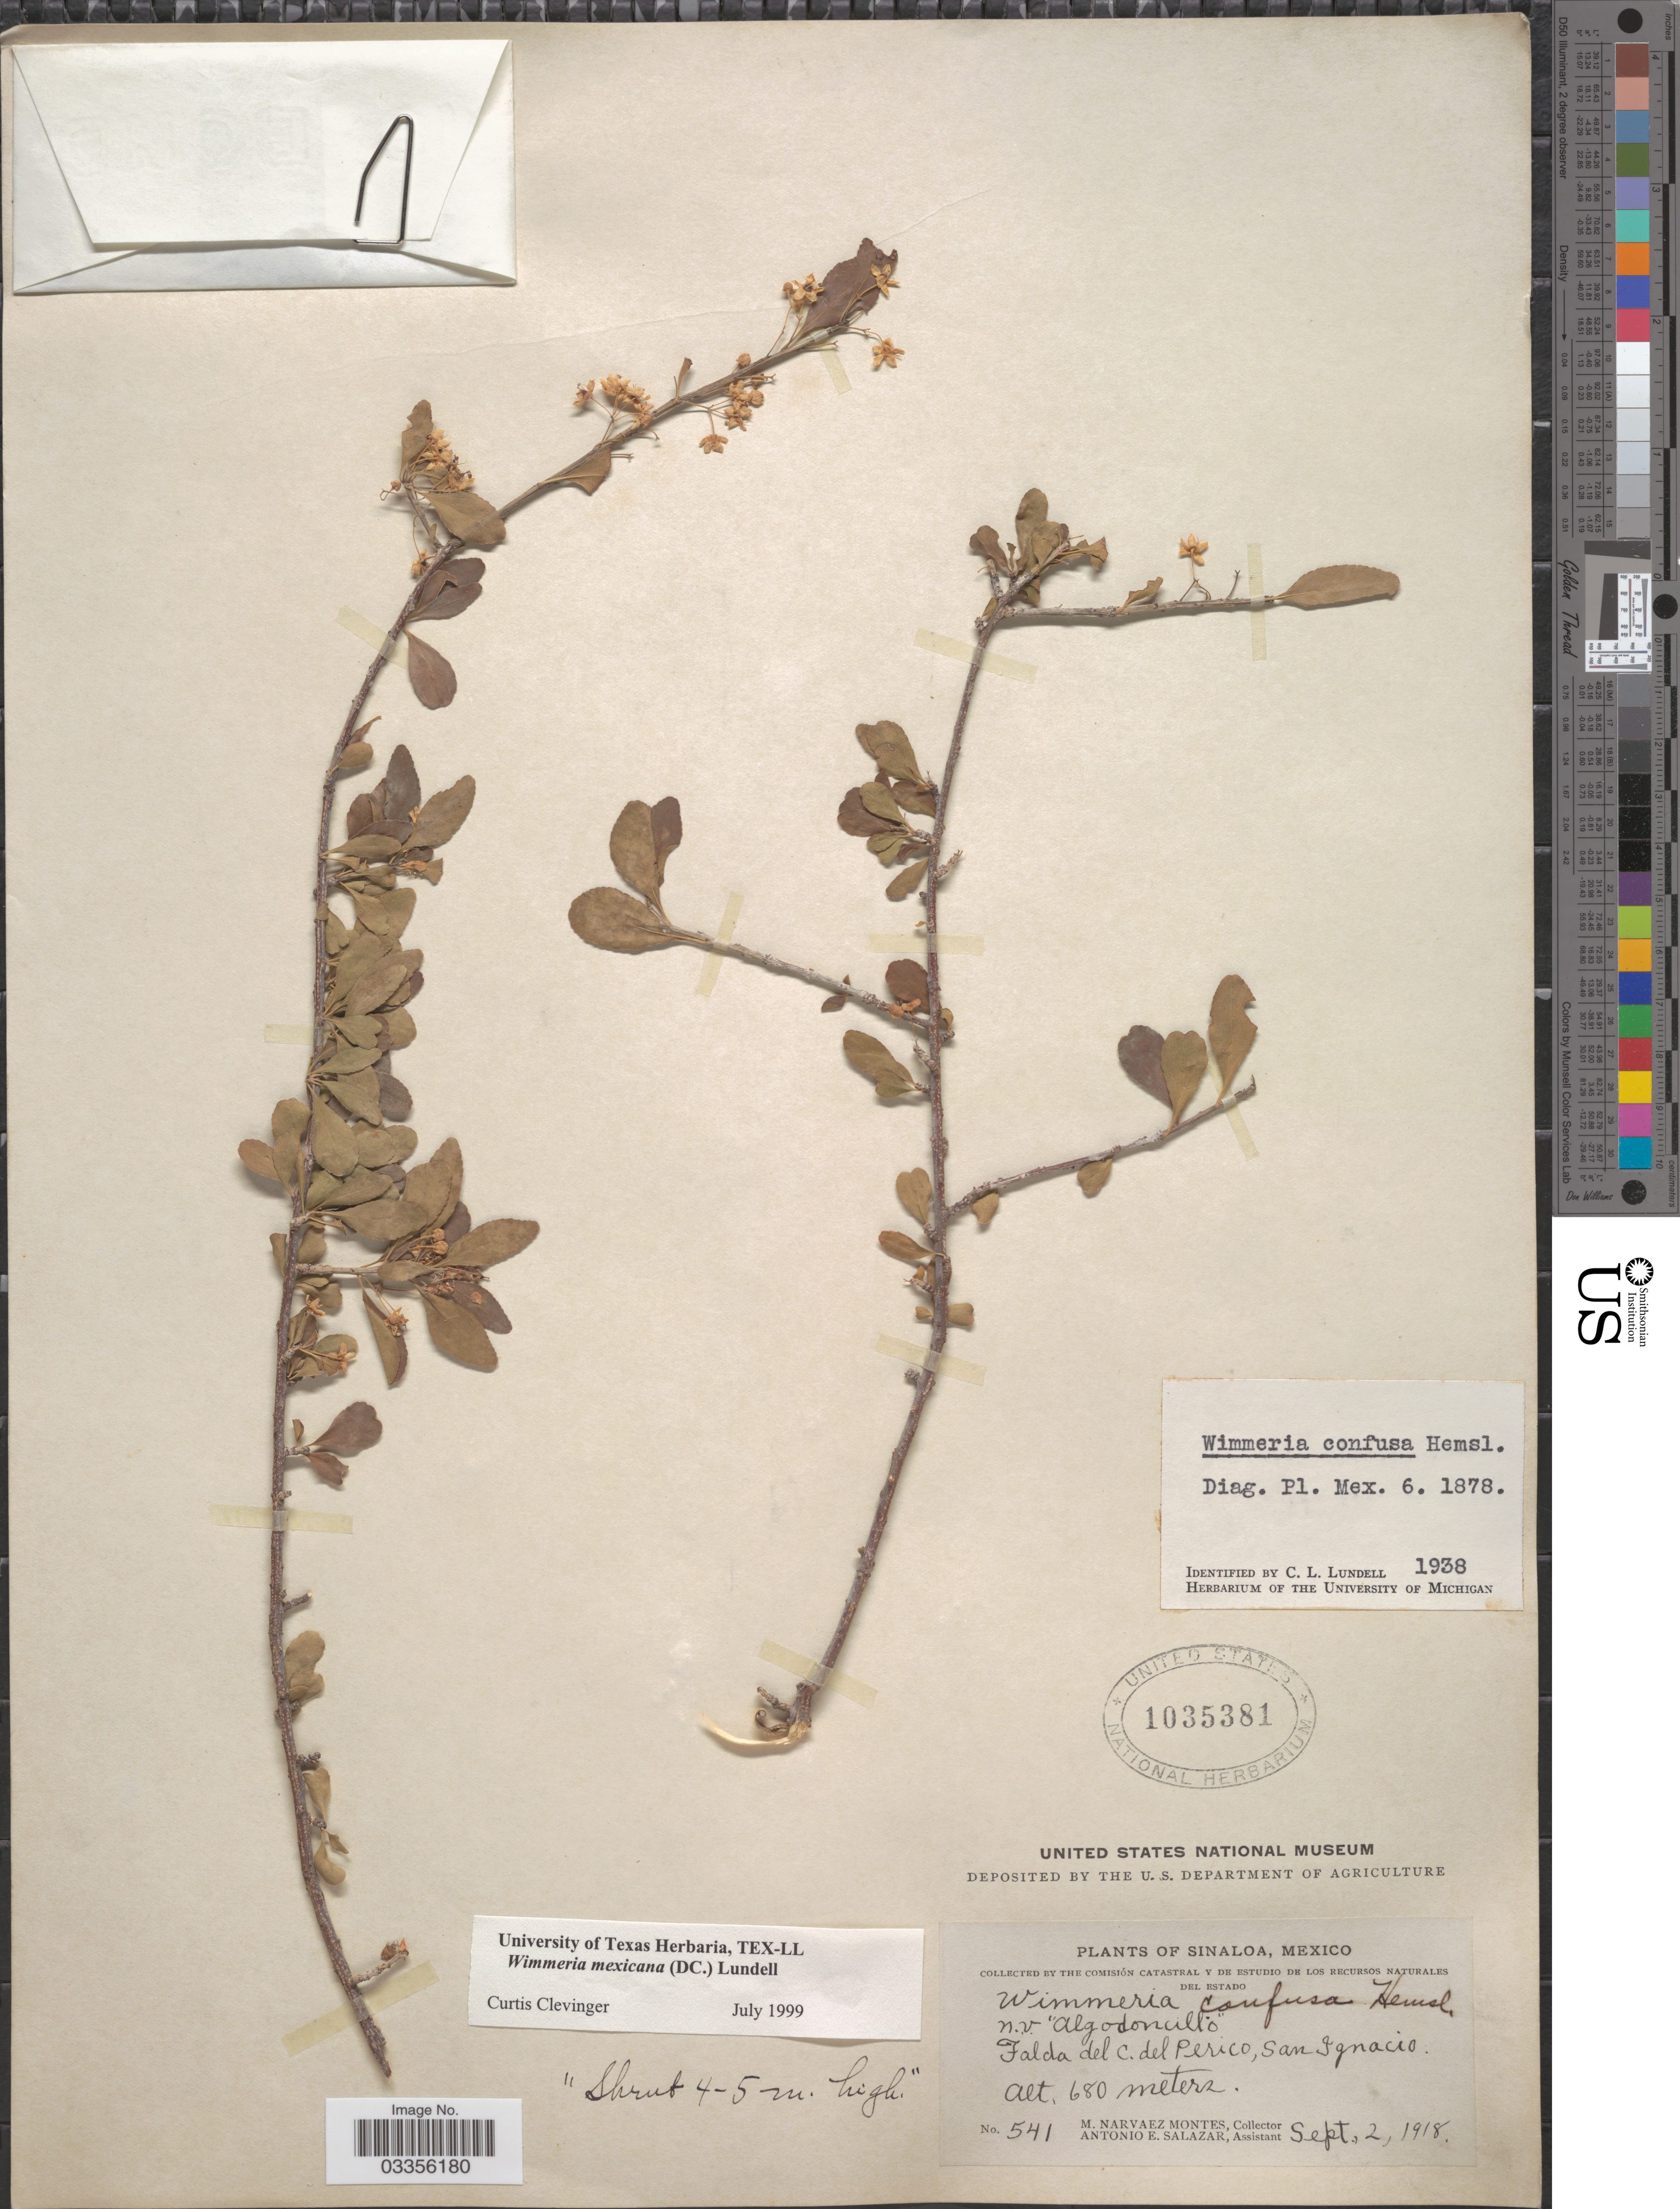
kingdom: Plantae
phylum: Tracheophyta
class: Magnoliopsida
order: Celastrales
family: Celastraceae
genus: Wimmeria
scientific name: Wimmeria mexicana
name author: (DC.) Lundell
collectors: M. Narvaez-Montes & A. E. Salazar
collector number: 541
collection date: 1918-09-02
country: Mexico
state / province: Sinaloa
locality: Falda del C. del Perico, San Ignacio.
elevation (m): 680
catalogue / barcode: US 1035381